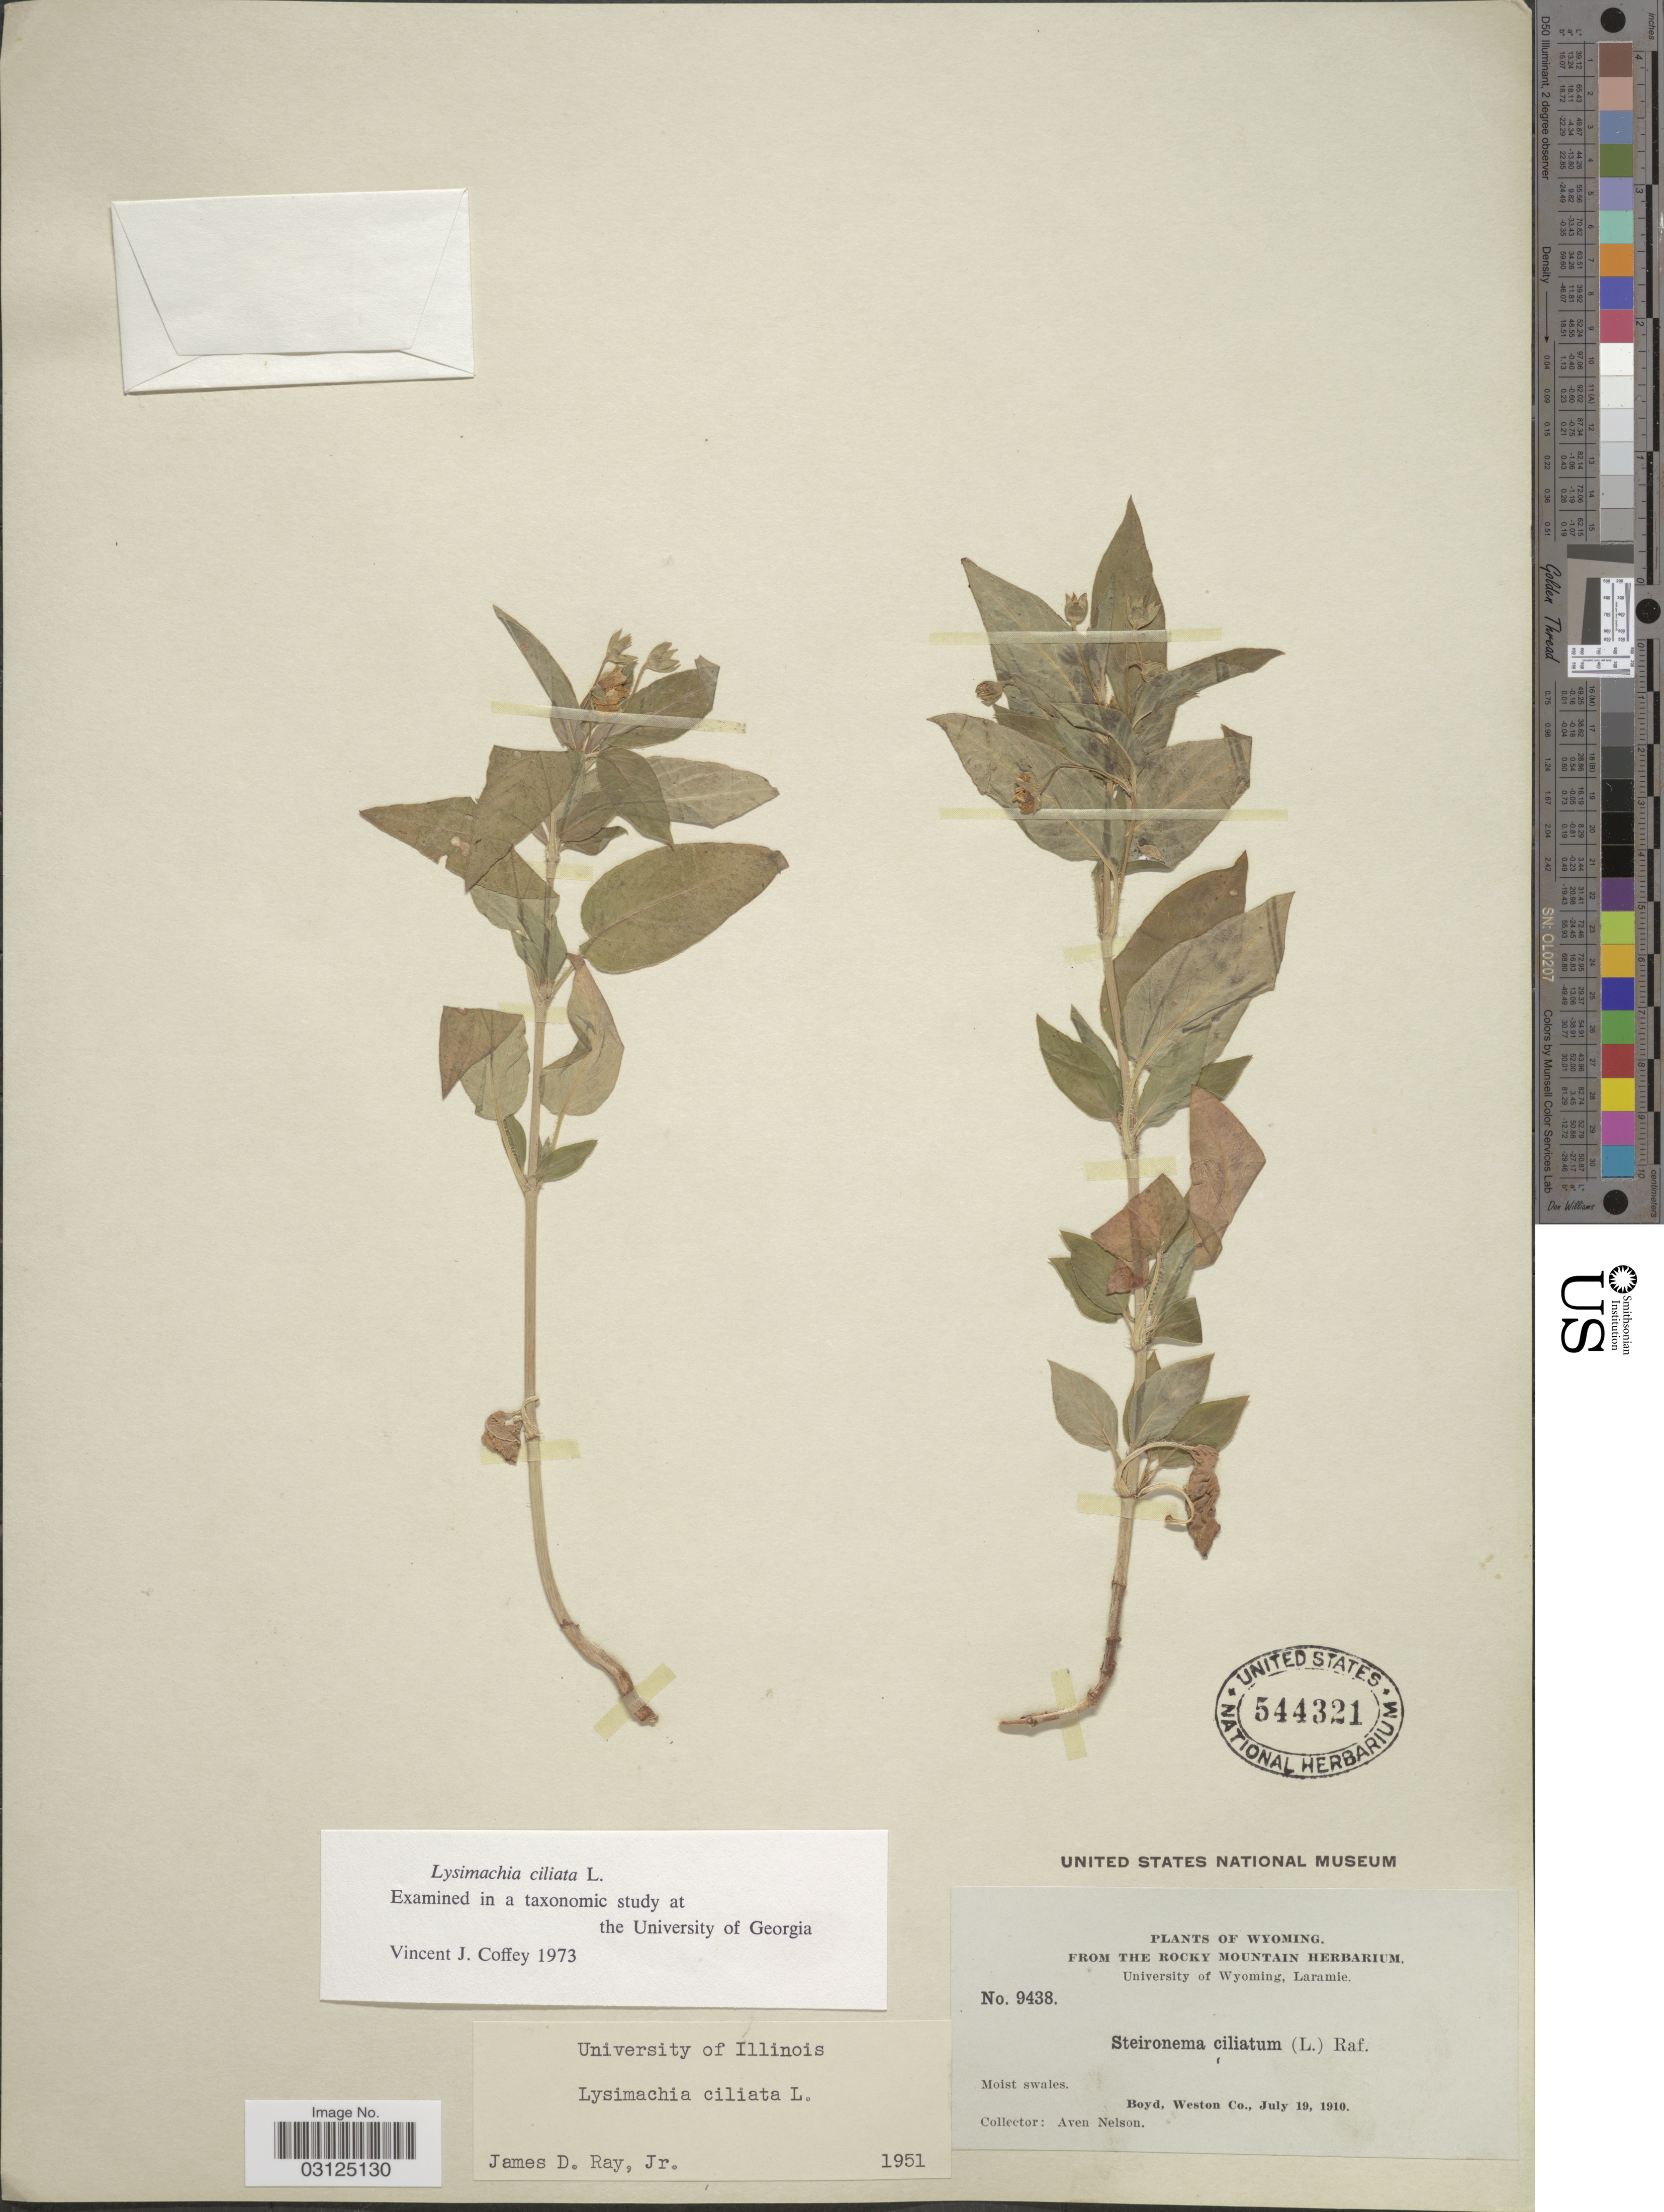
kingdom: Plantae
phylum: Tracheophyta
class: Magnoliopsida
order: Ericales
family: Primulaceae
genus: Lysimachia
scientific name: Lysimachia ciliata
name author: L.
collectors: A. Nelson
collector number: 9438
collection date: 1910-07-19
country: United States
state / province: Wyoming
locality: Boyd, Weston Co.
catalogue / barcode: US 544321